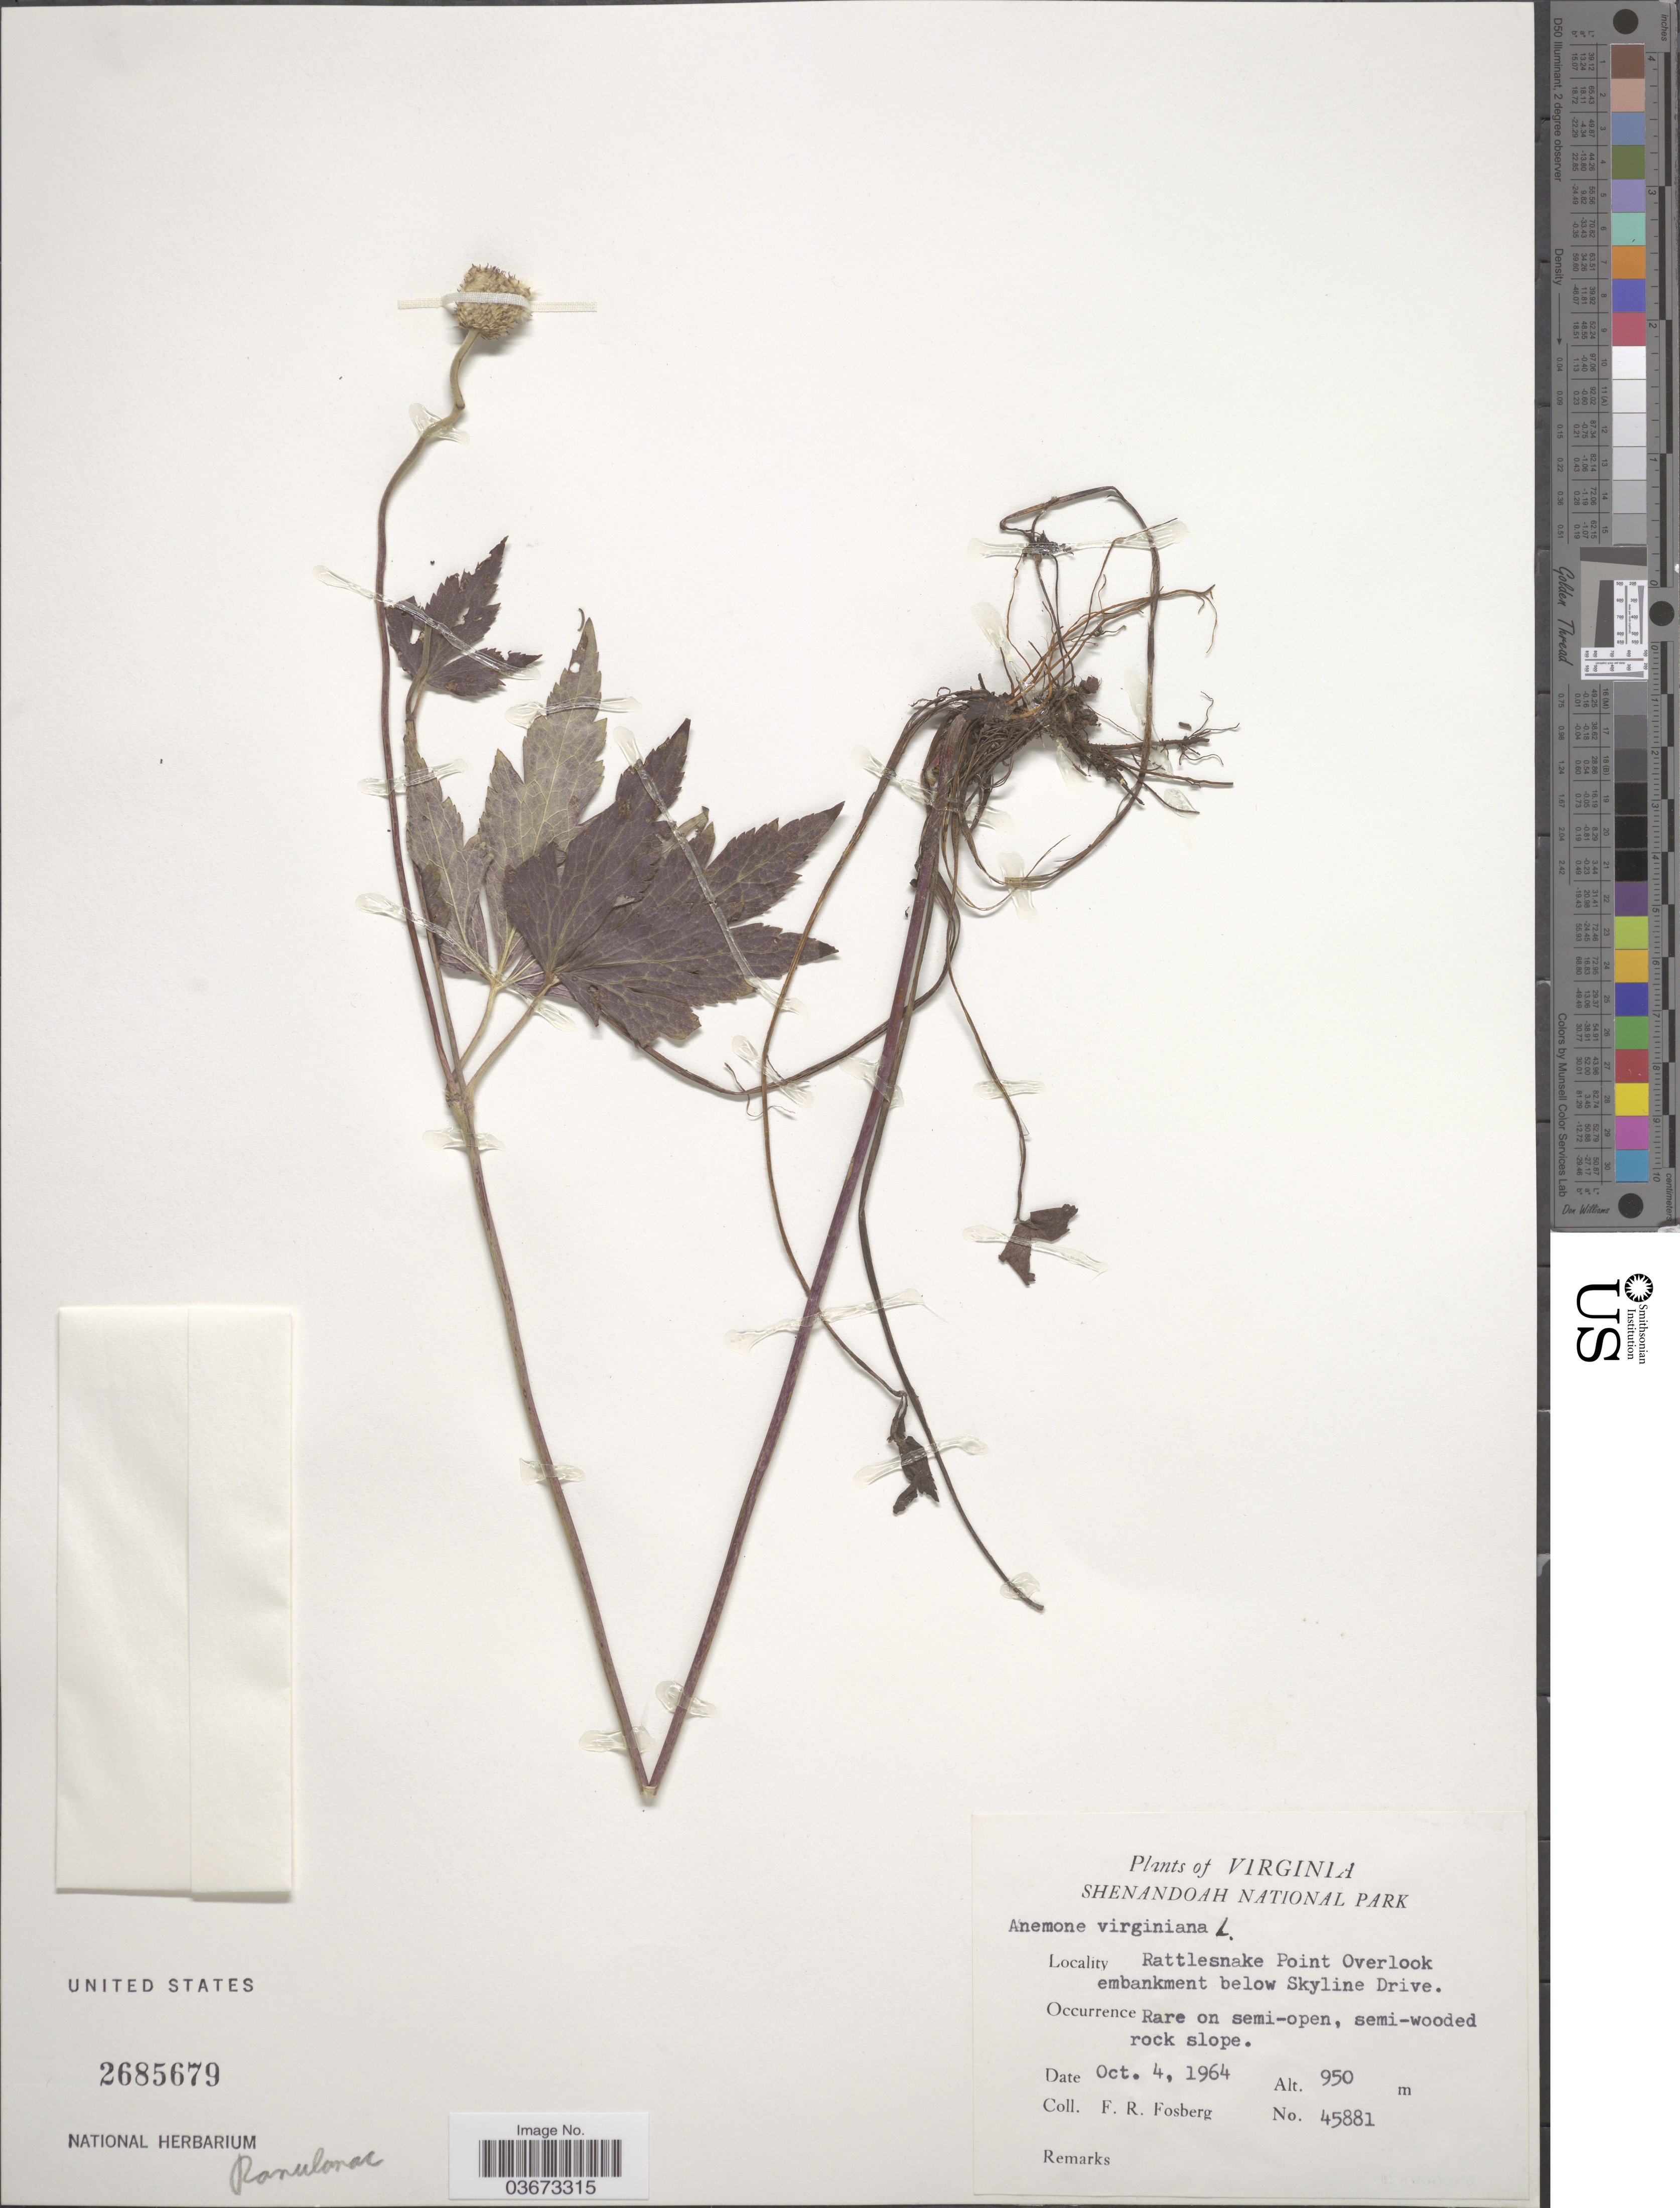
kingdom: Plantae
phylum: Tracheophyta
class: Magnoliopsida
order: Ranunculales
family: Ranunculaceae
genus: Anemone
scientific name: Anemone virginiana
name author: L.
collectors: F. R. Fosberg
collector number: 45881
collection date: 1964-10-04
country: United States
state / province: Virginia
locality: Shenandoah National Park. Rattlesnake Point Overlook embankment below Skyline Drive.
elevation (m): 950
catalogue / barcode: US 2685679